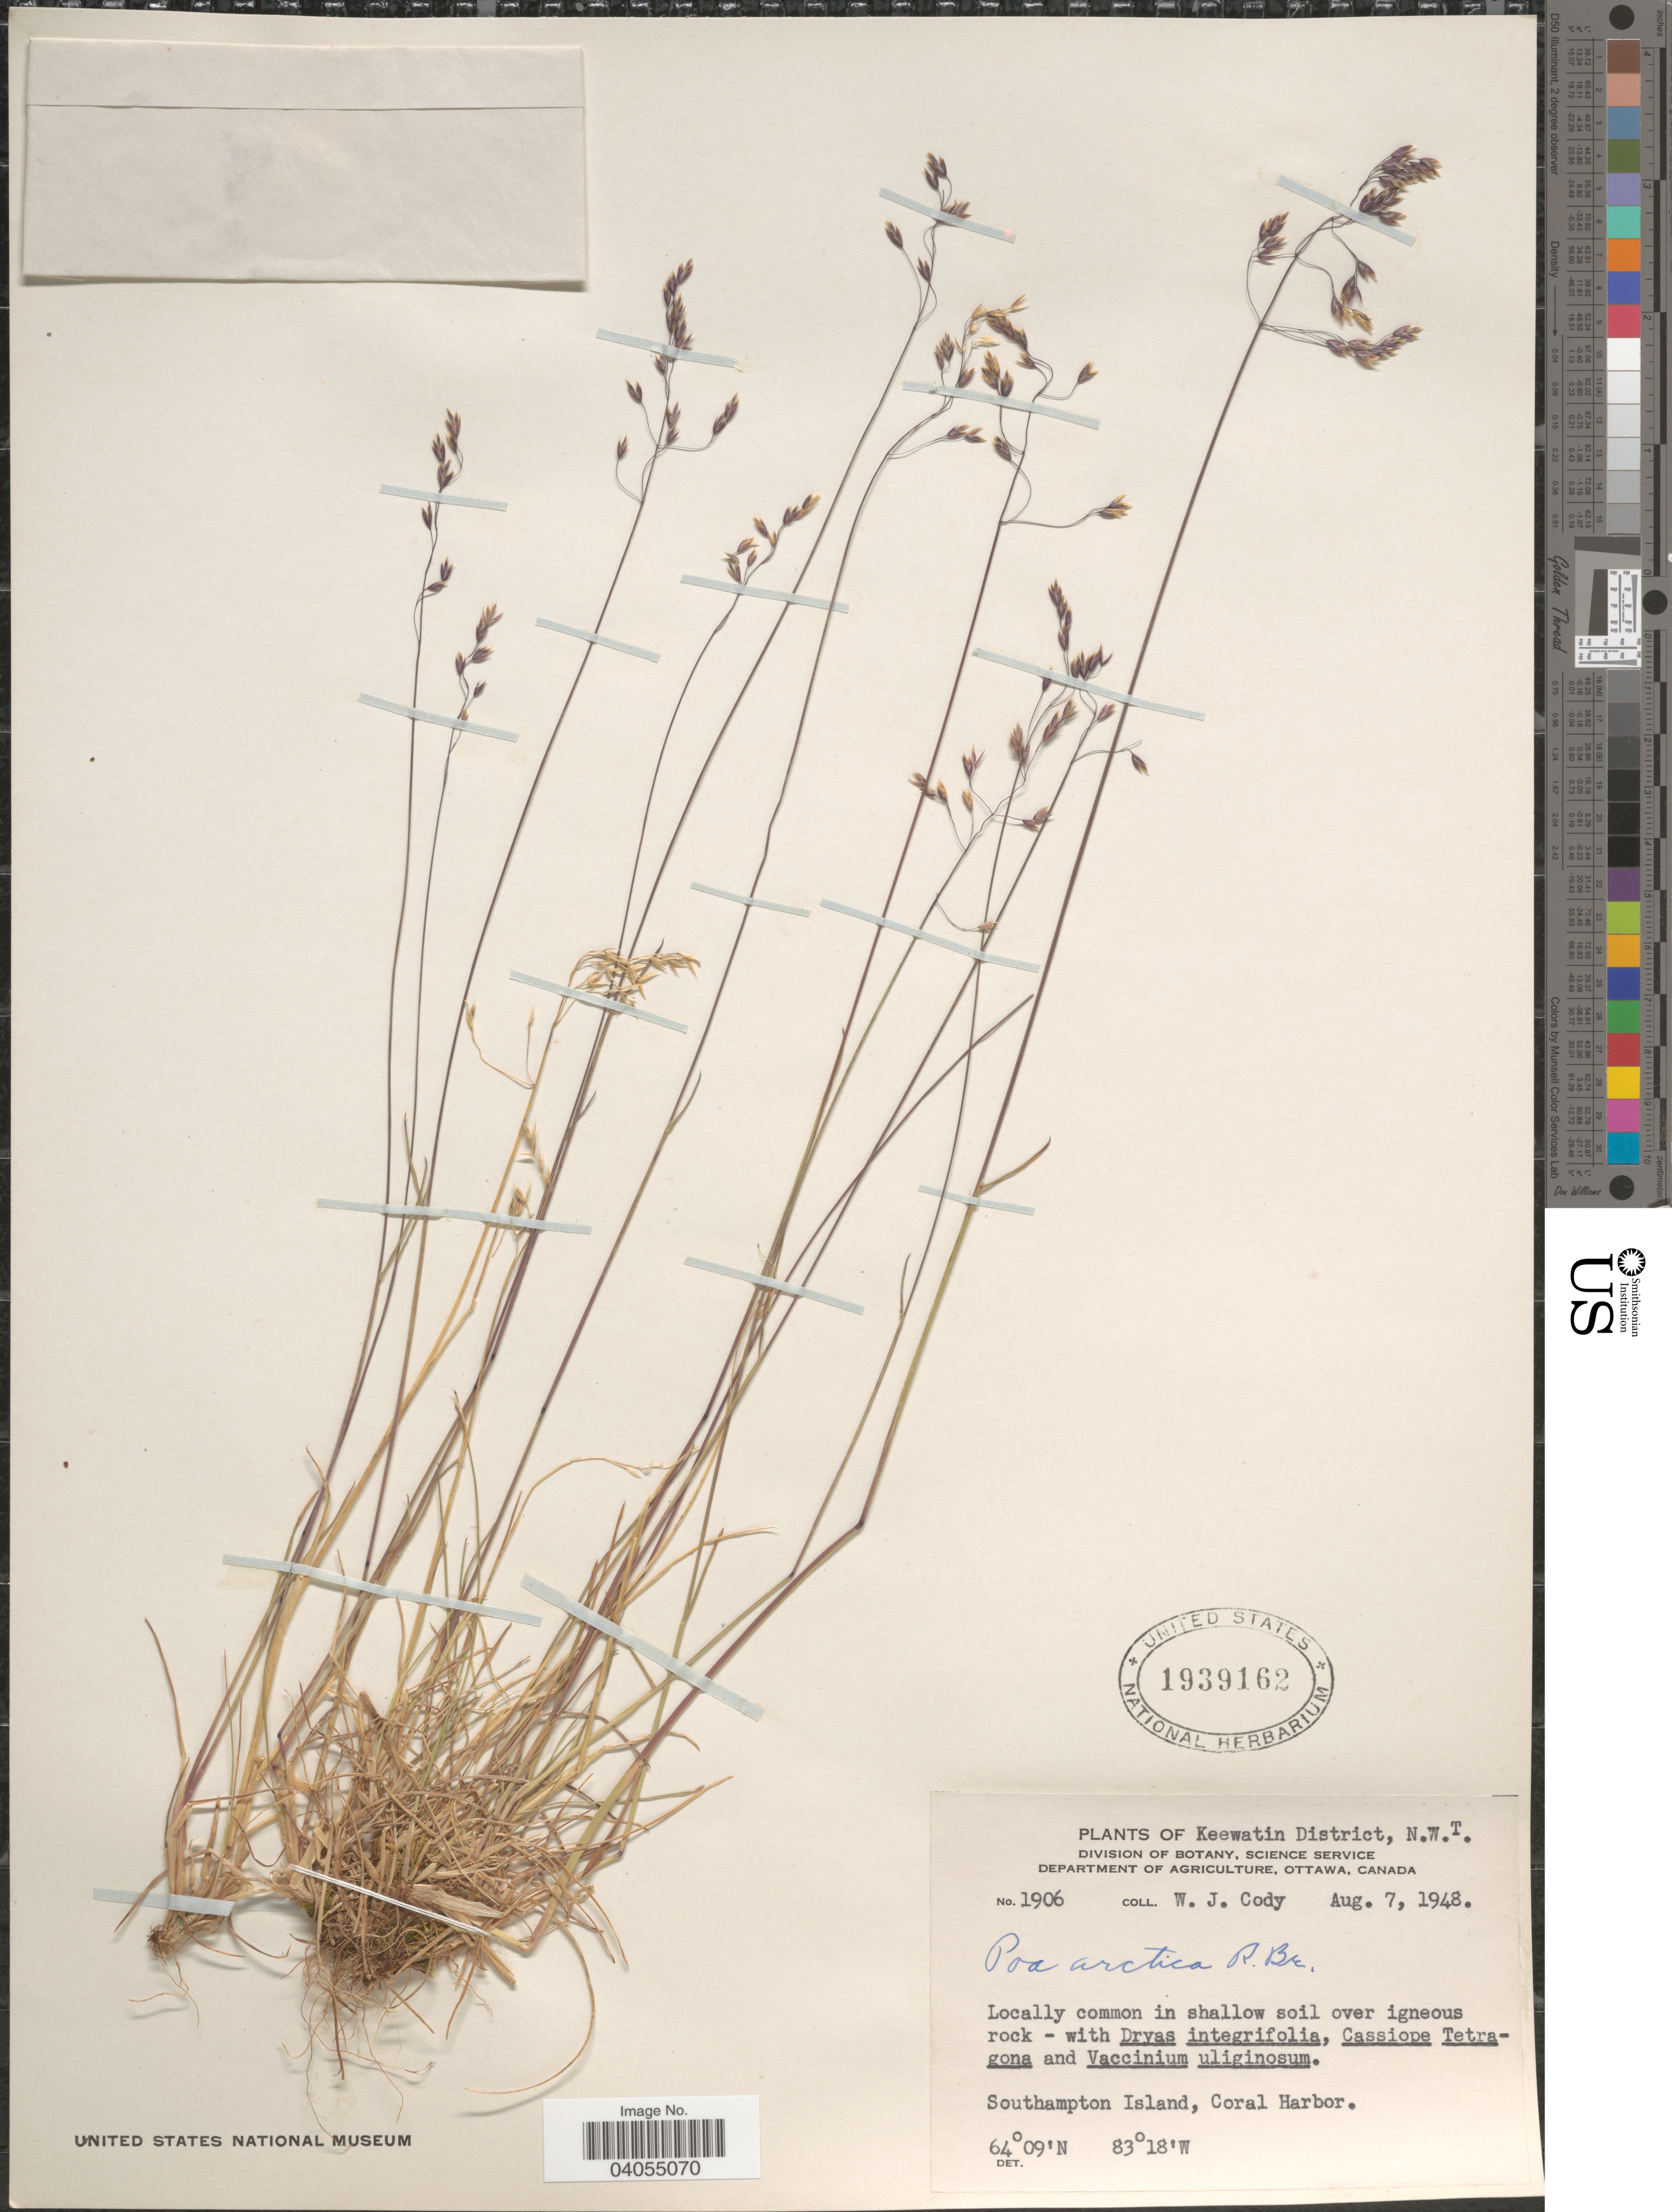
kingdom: Plantae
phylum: Tracheophyta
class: Liliopsida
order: Poales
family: Poaceae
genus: Poa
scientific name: Poa arctica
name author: R. Br.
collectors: W. Cody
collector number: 1906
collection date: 1948-08-07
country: Canada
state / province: Northwest Territories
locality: Keewatin District. Southampton Island, Coral Harbor.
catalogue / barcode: US 1939162